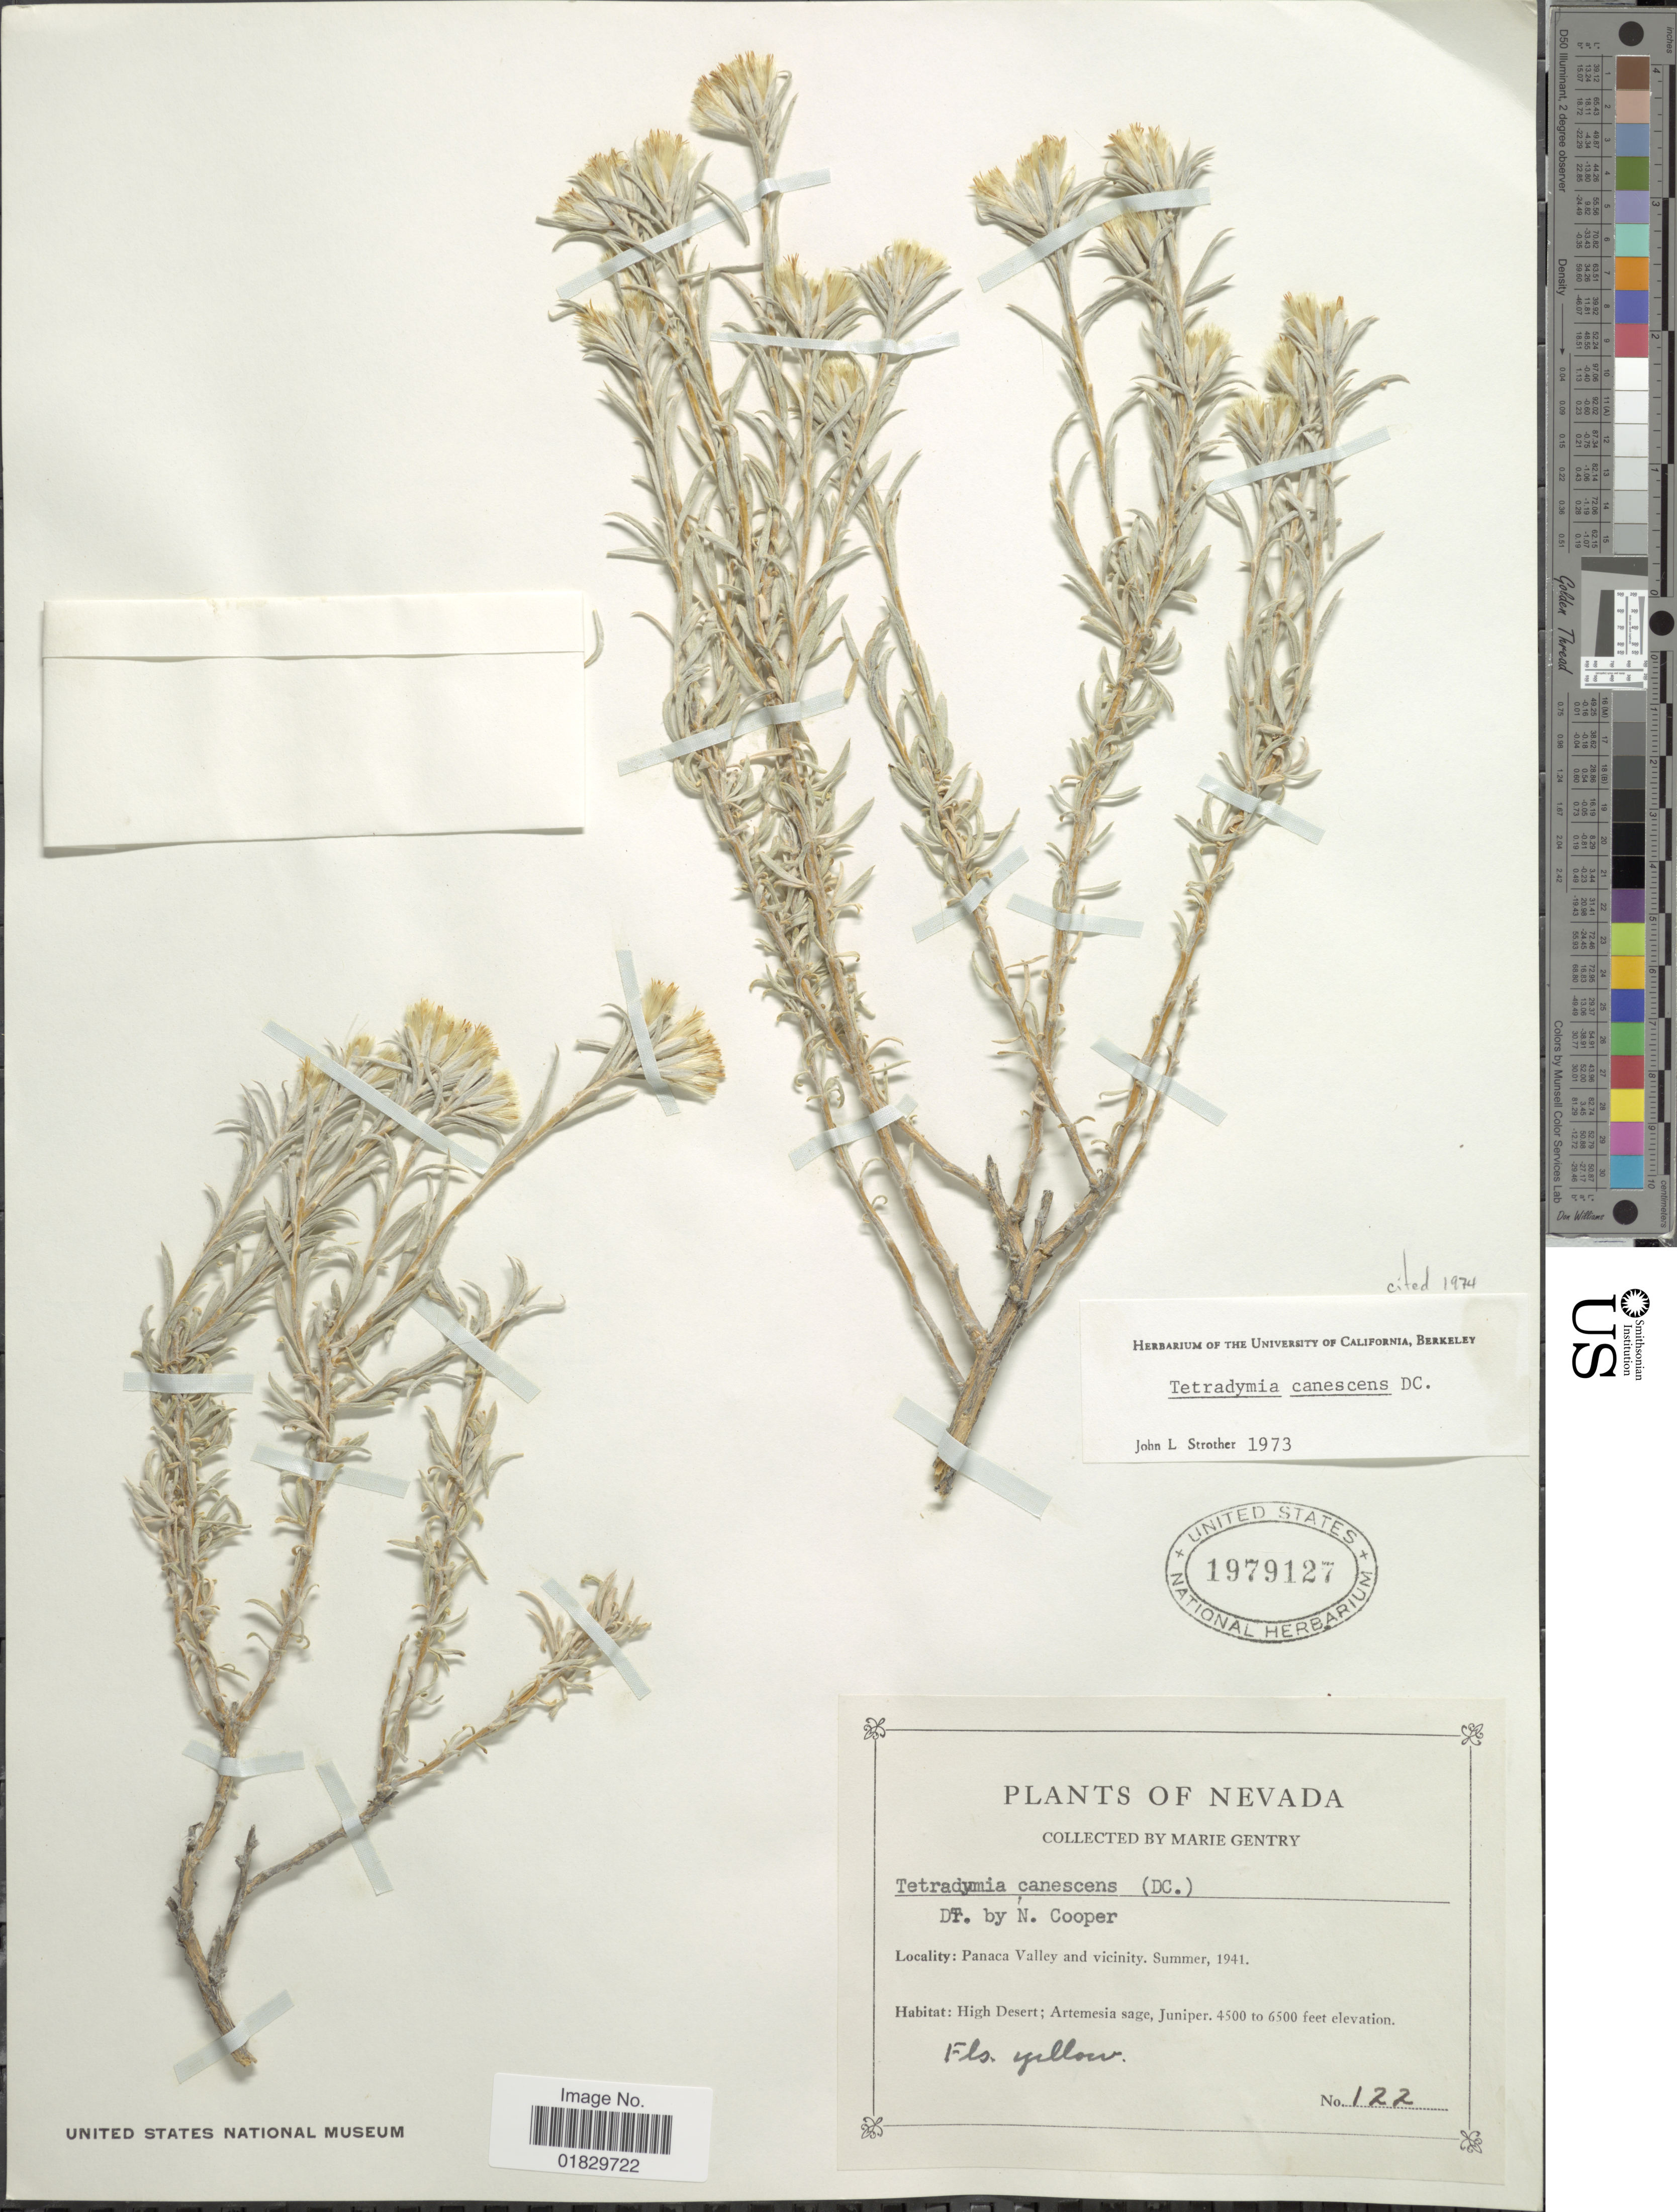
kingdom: Plantae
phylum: Tracheophyta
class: Magnoliopsida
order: Asterales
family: Asteraceae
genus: Tetradymia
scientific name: Tetradymia canescens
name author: DC.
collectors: M. Gentry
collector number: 122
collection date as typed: Summer 1941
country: United States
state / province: Nevada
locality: Panaca Valley and vicinity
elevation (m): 1372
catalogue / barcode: US 1979127